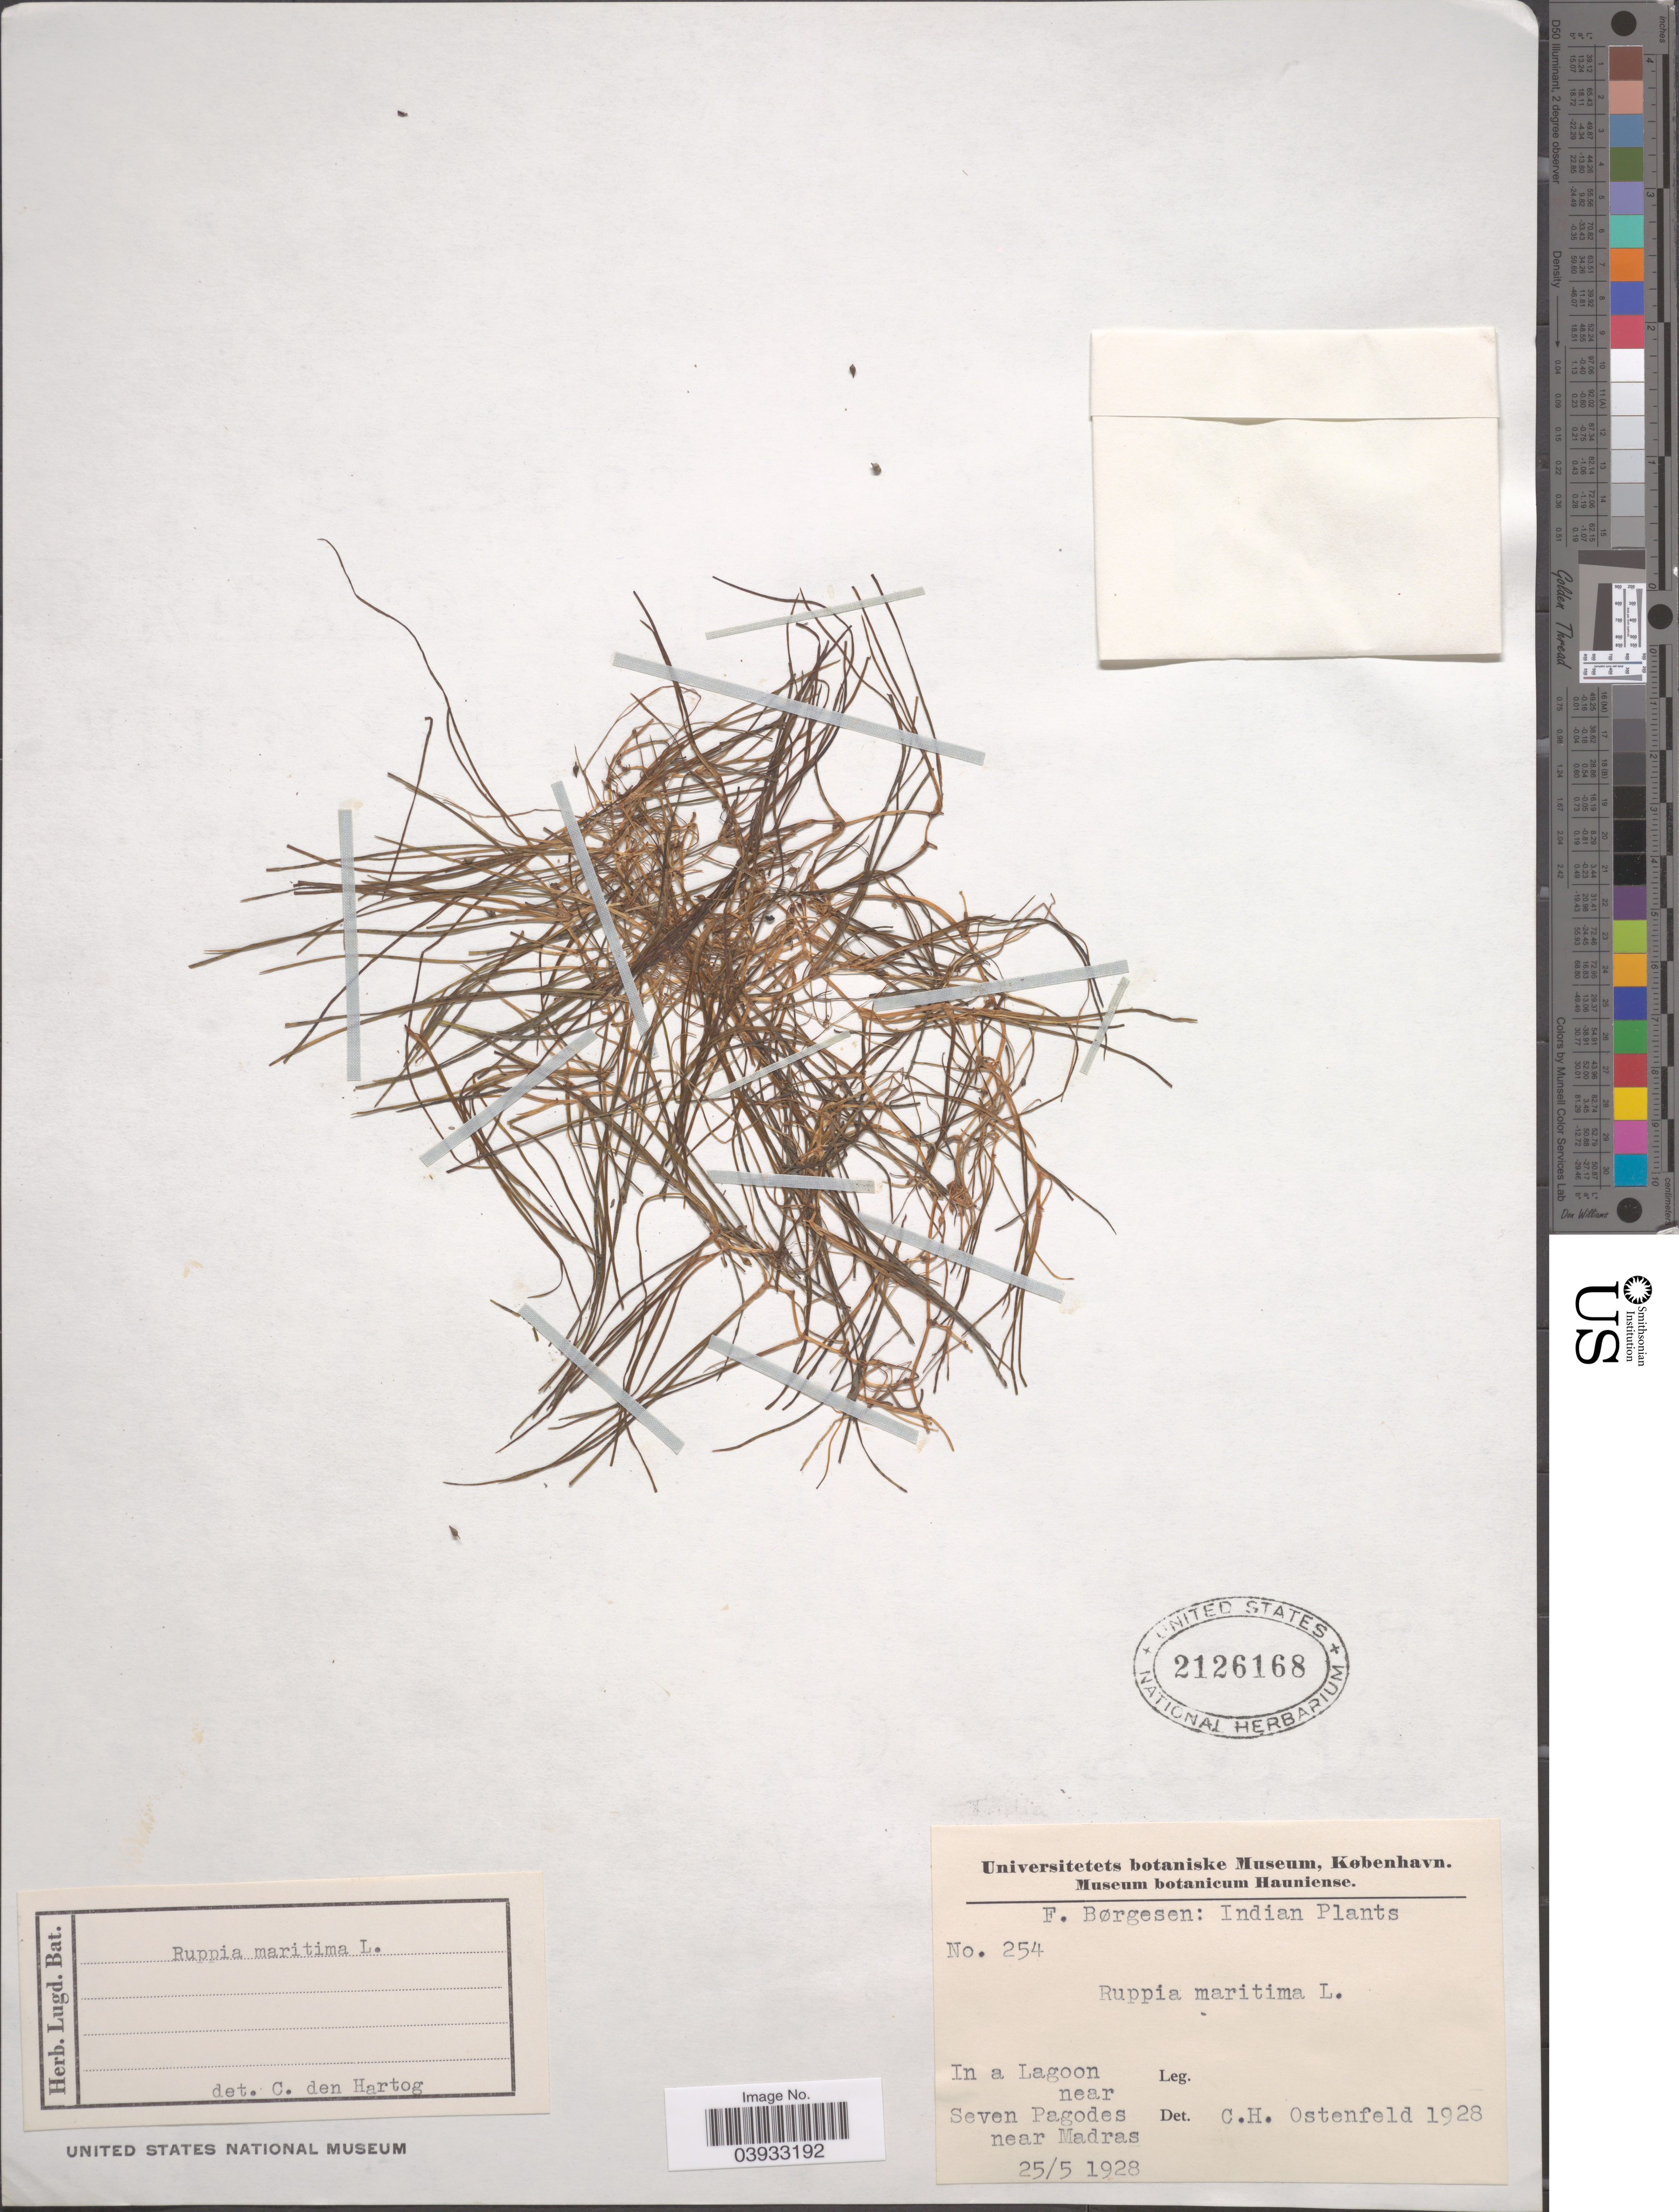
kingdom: Plantae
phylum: Tracheophyta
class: Liliopsida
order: Alismatales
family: Ruppiaceae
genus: Ruppia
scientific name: Ruppia maritima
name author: L.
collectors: F. C. Børgesen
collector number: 254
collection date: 1928-05-25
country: India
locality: In a Lagoon near Seven Pagodes near Madras.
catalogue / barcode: US 2126168